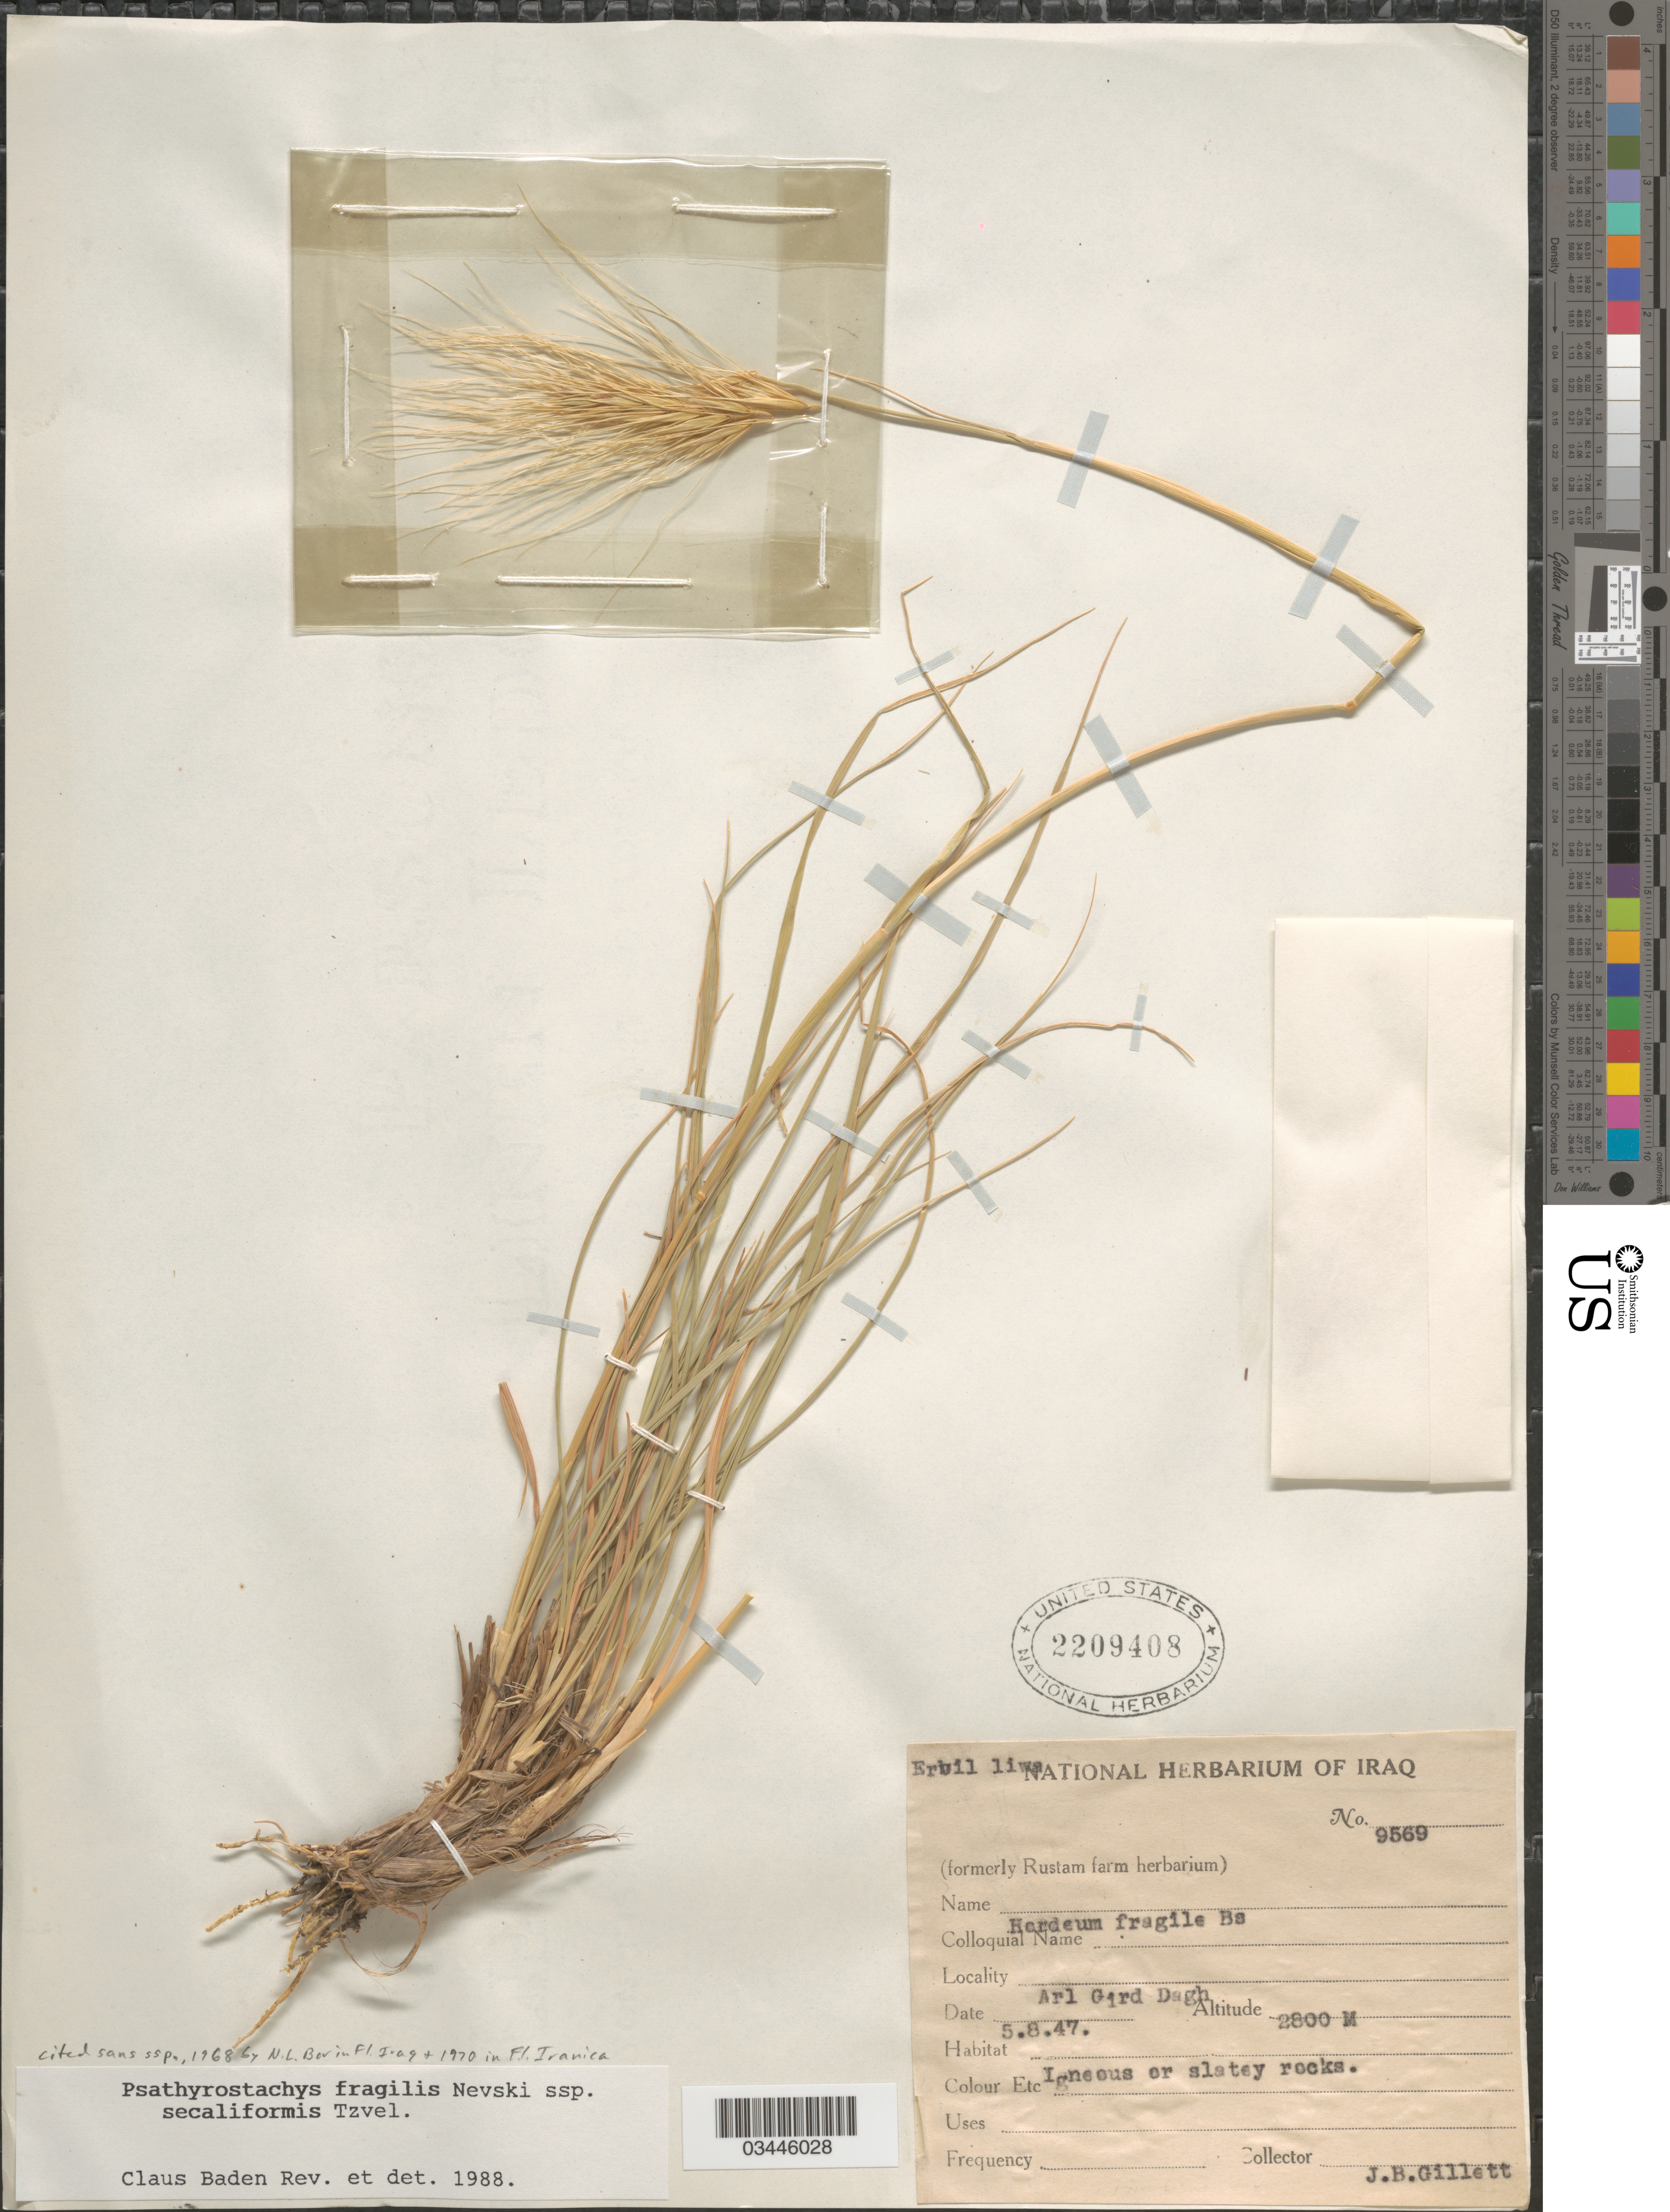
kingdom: Plantae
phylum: Tracheophyta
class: Liliopsida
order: Poales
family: Poaceae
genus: Psathyrostachys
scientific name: Psathyrostachys fragilis subsp. secaliformis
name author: Tzvelev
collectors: J. B. Gillett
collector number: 9569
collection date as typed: Transcribed d/m/y: 5/8/47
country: Iraq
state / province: Arbīl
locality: Erbil liwa. Arl Gird Dagh.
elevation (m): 2800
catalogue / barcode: US 2209408